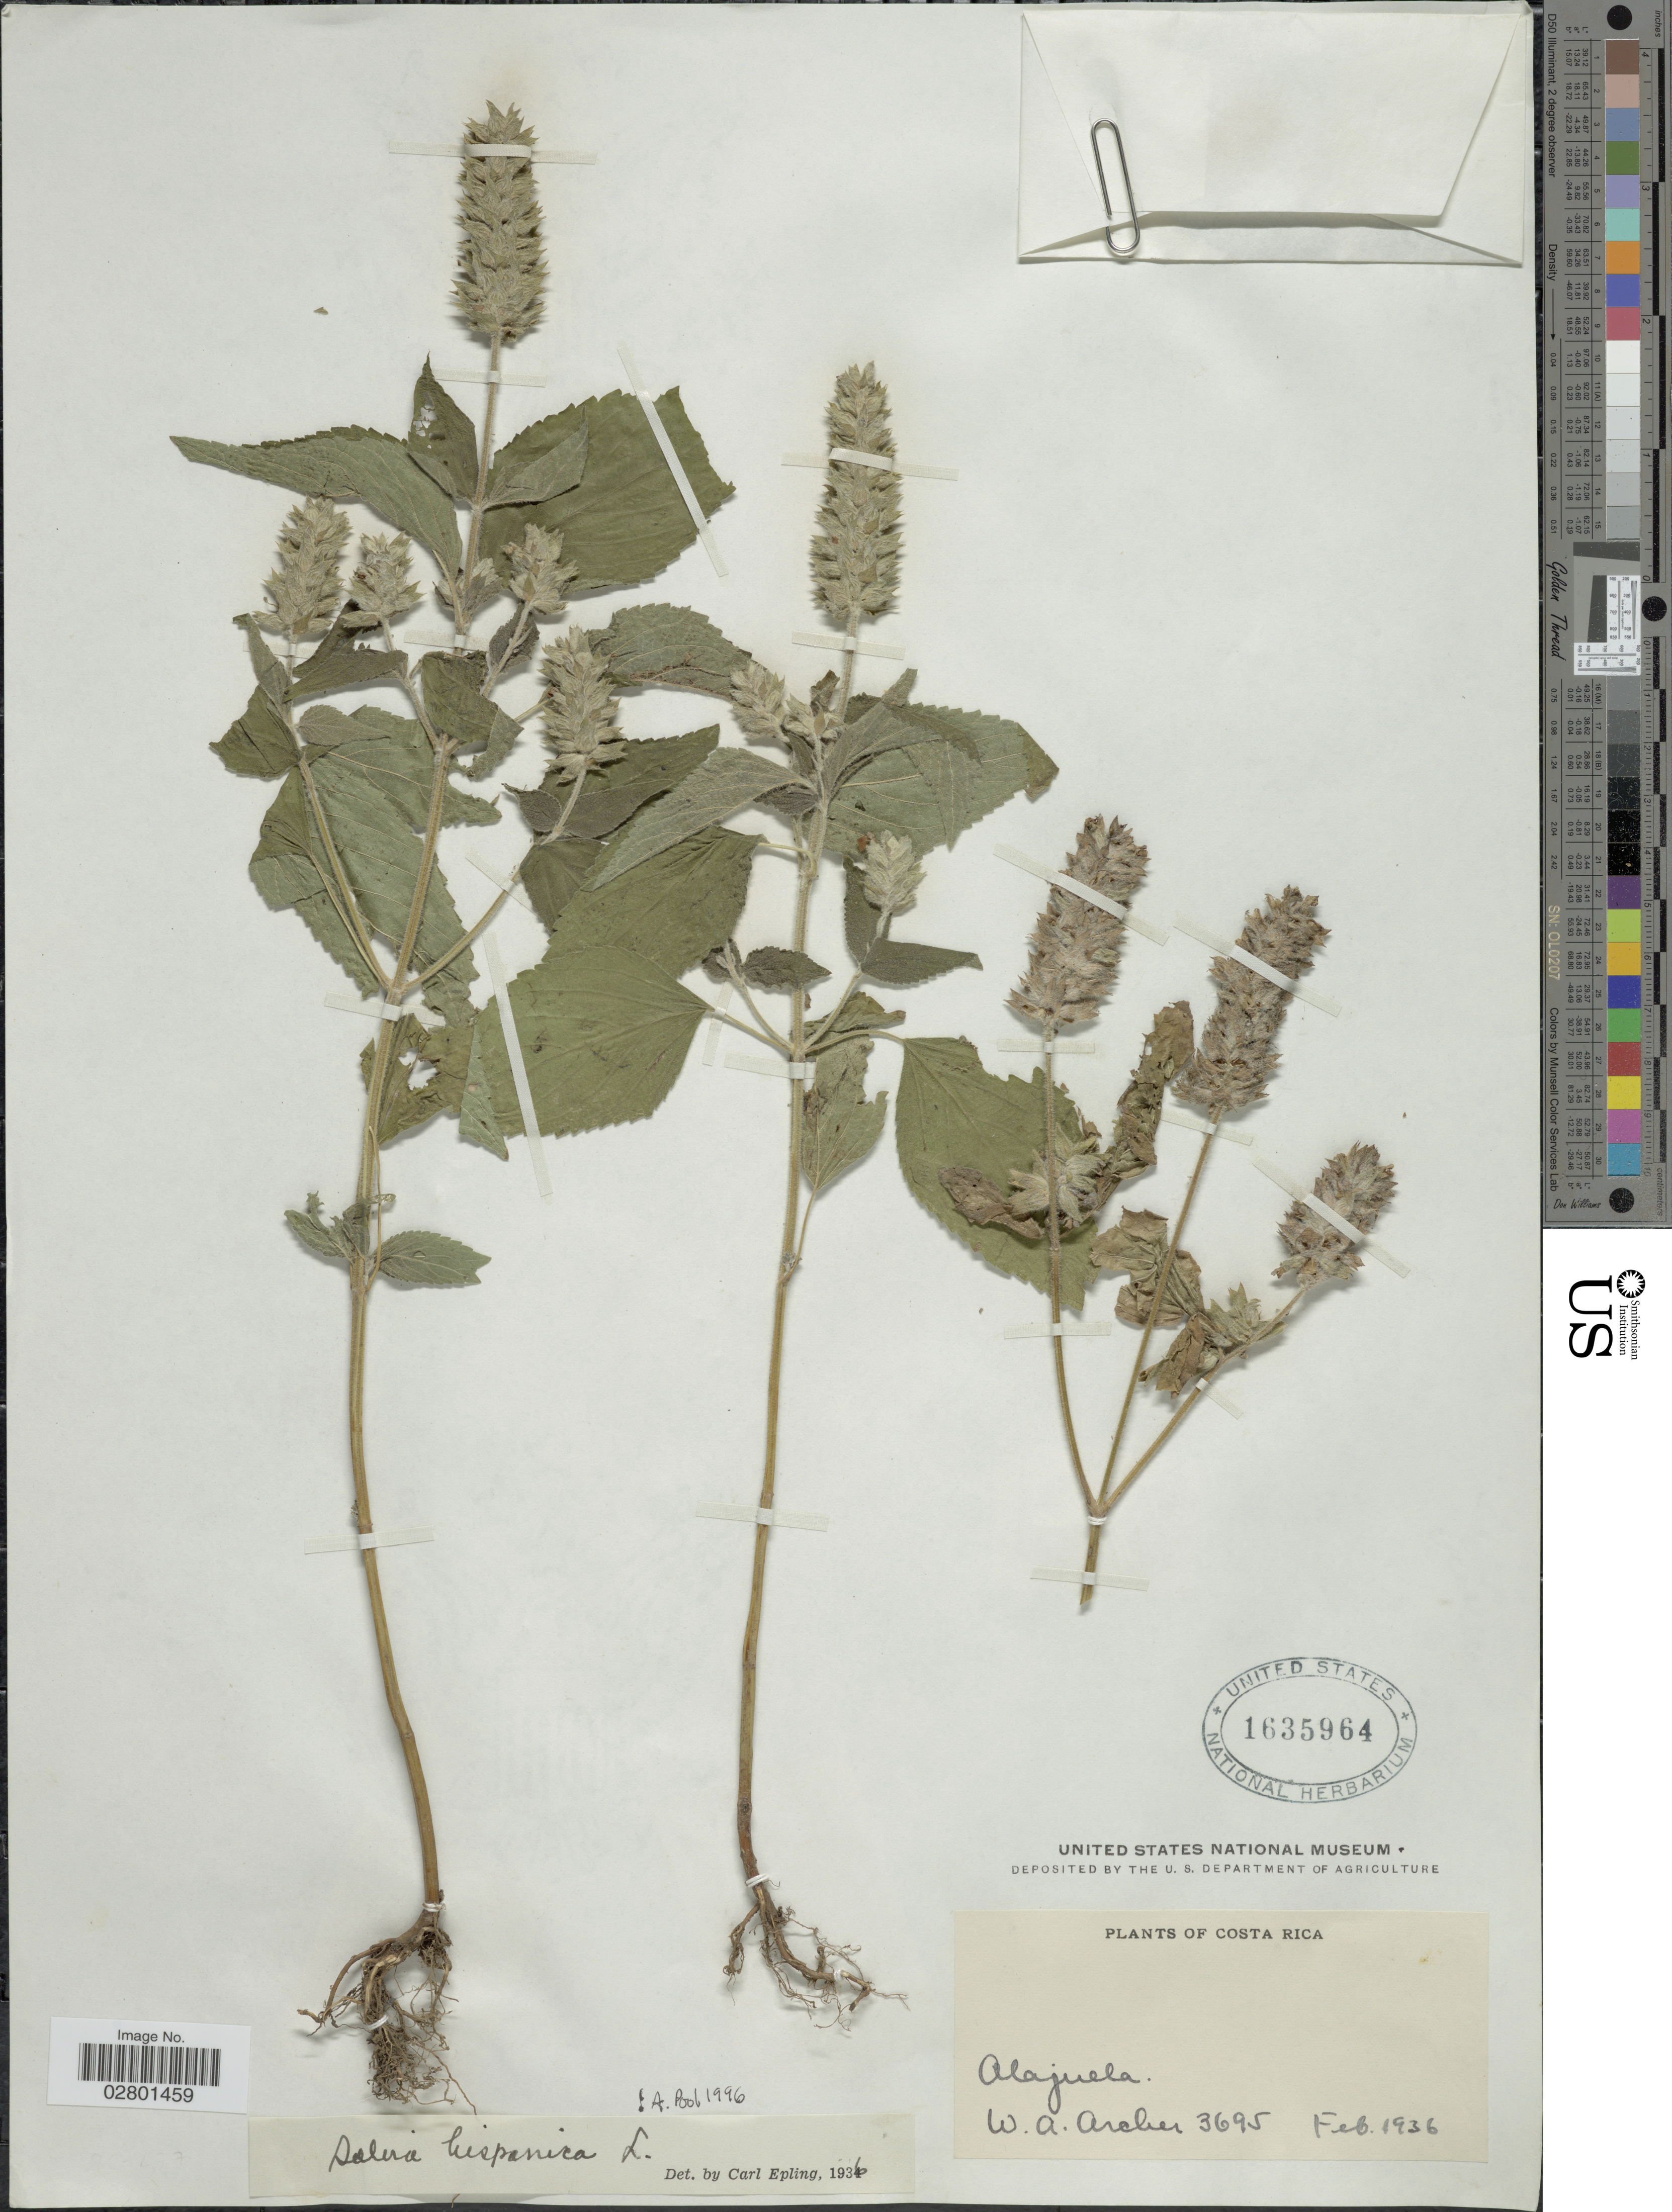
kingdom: Plantae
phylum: Tracheophyta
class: Magnoliopsida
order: Lamiales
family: Lamiaceae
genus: Salvia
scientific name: Salvia hispanica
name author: L.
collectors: W. A. Archer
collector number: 3695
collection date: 1936-02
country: Costa Rica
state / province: Alajuela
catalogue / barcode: US 1635964